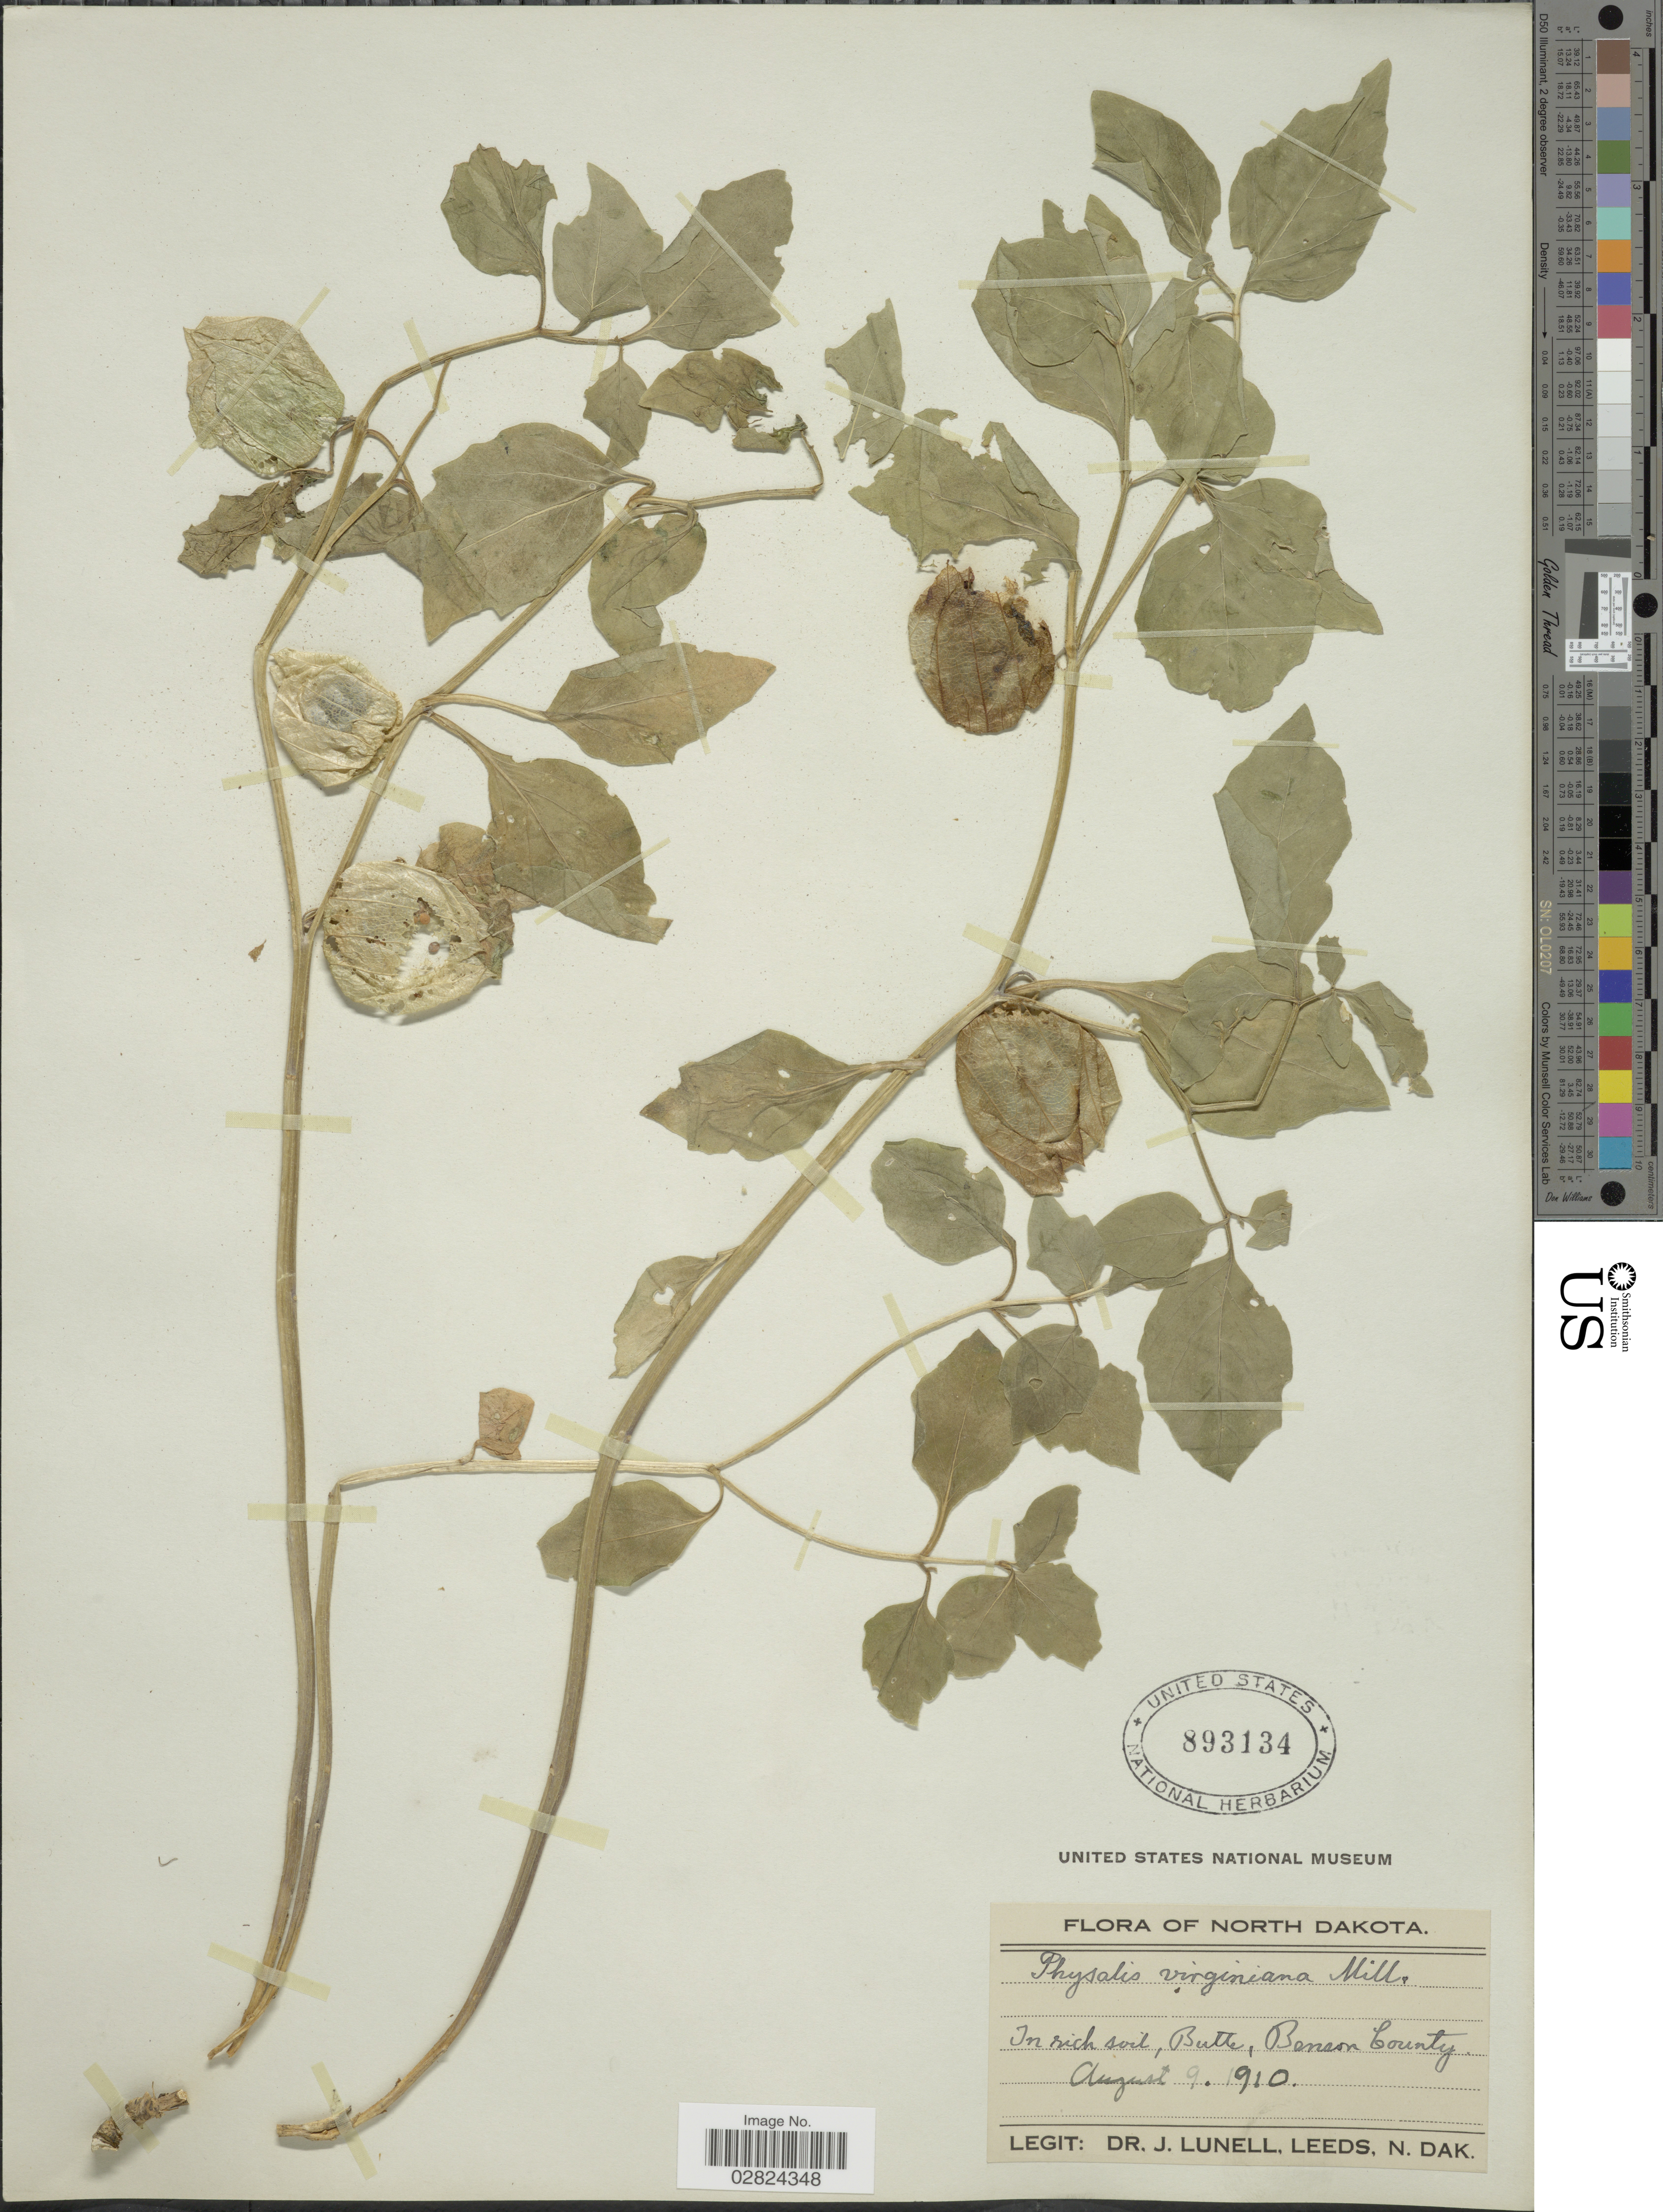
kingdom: Plantae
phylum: Tracheophyta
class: Magnoliopsida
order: Solanales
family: Solanaceae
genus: Physalis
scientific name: Physalis virginiana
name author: Mill.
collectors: J. Lunell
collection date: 1910-08-09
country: United States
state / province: North Dakota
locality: Butte, Benson County.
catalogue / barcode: US 893134